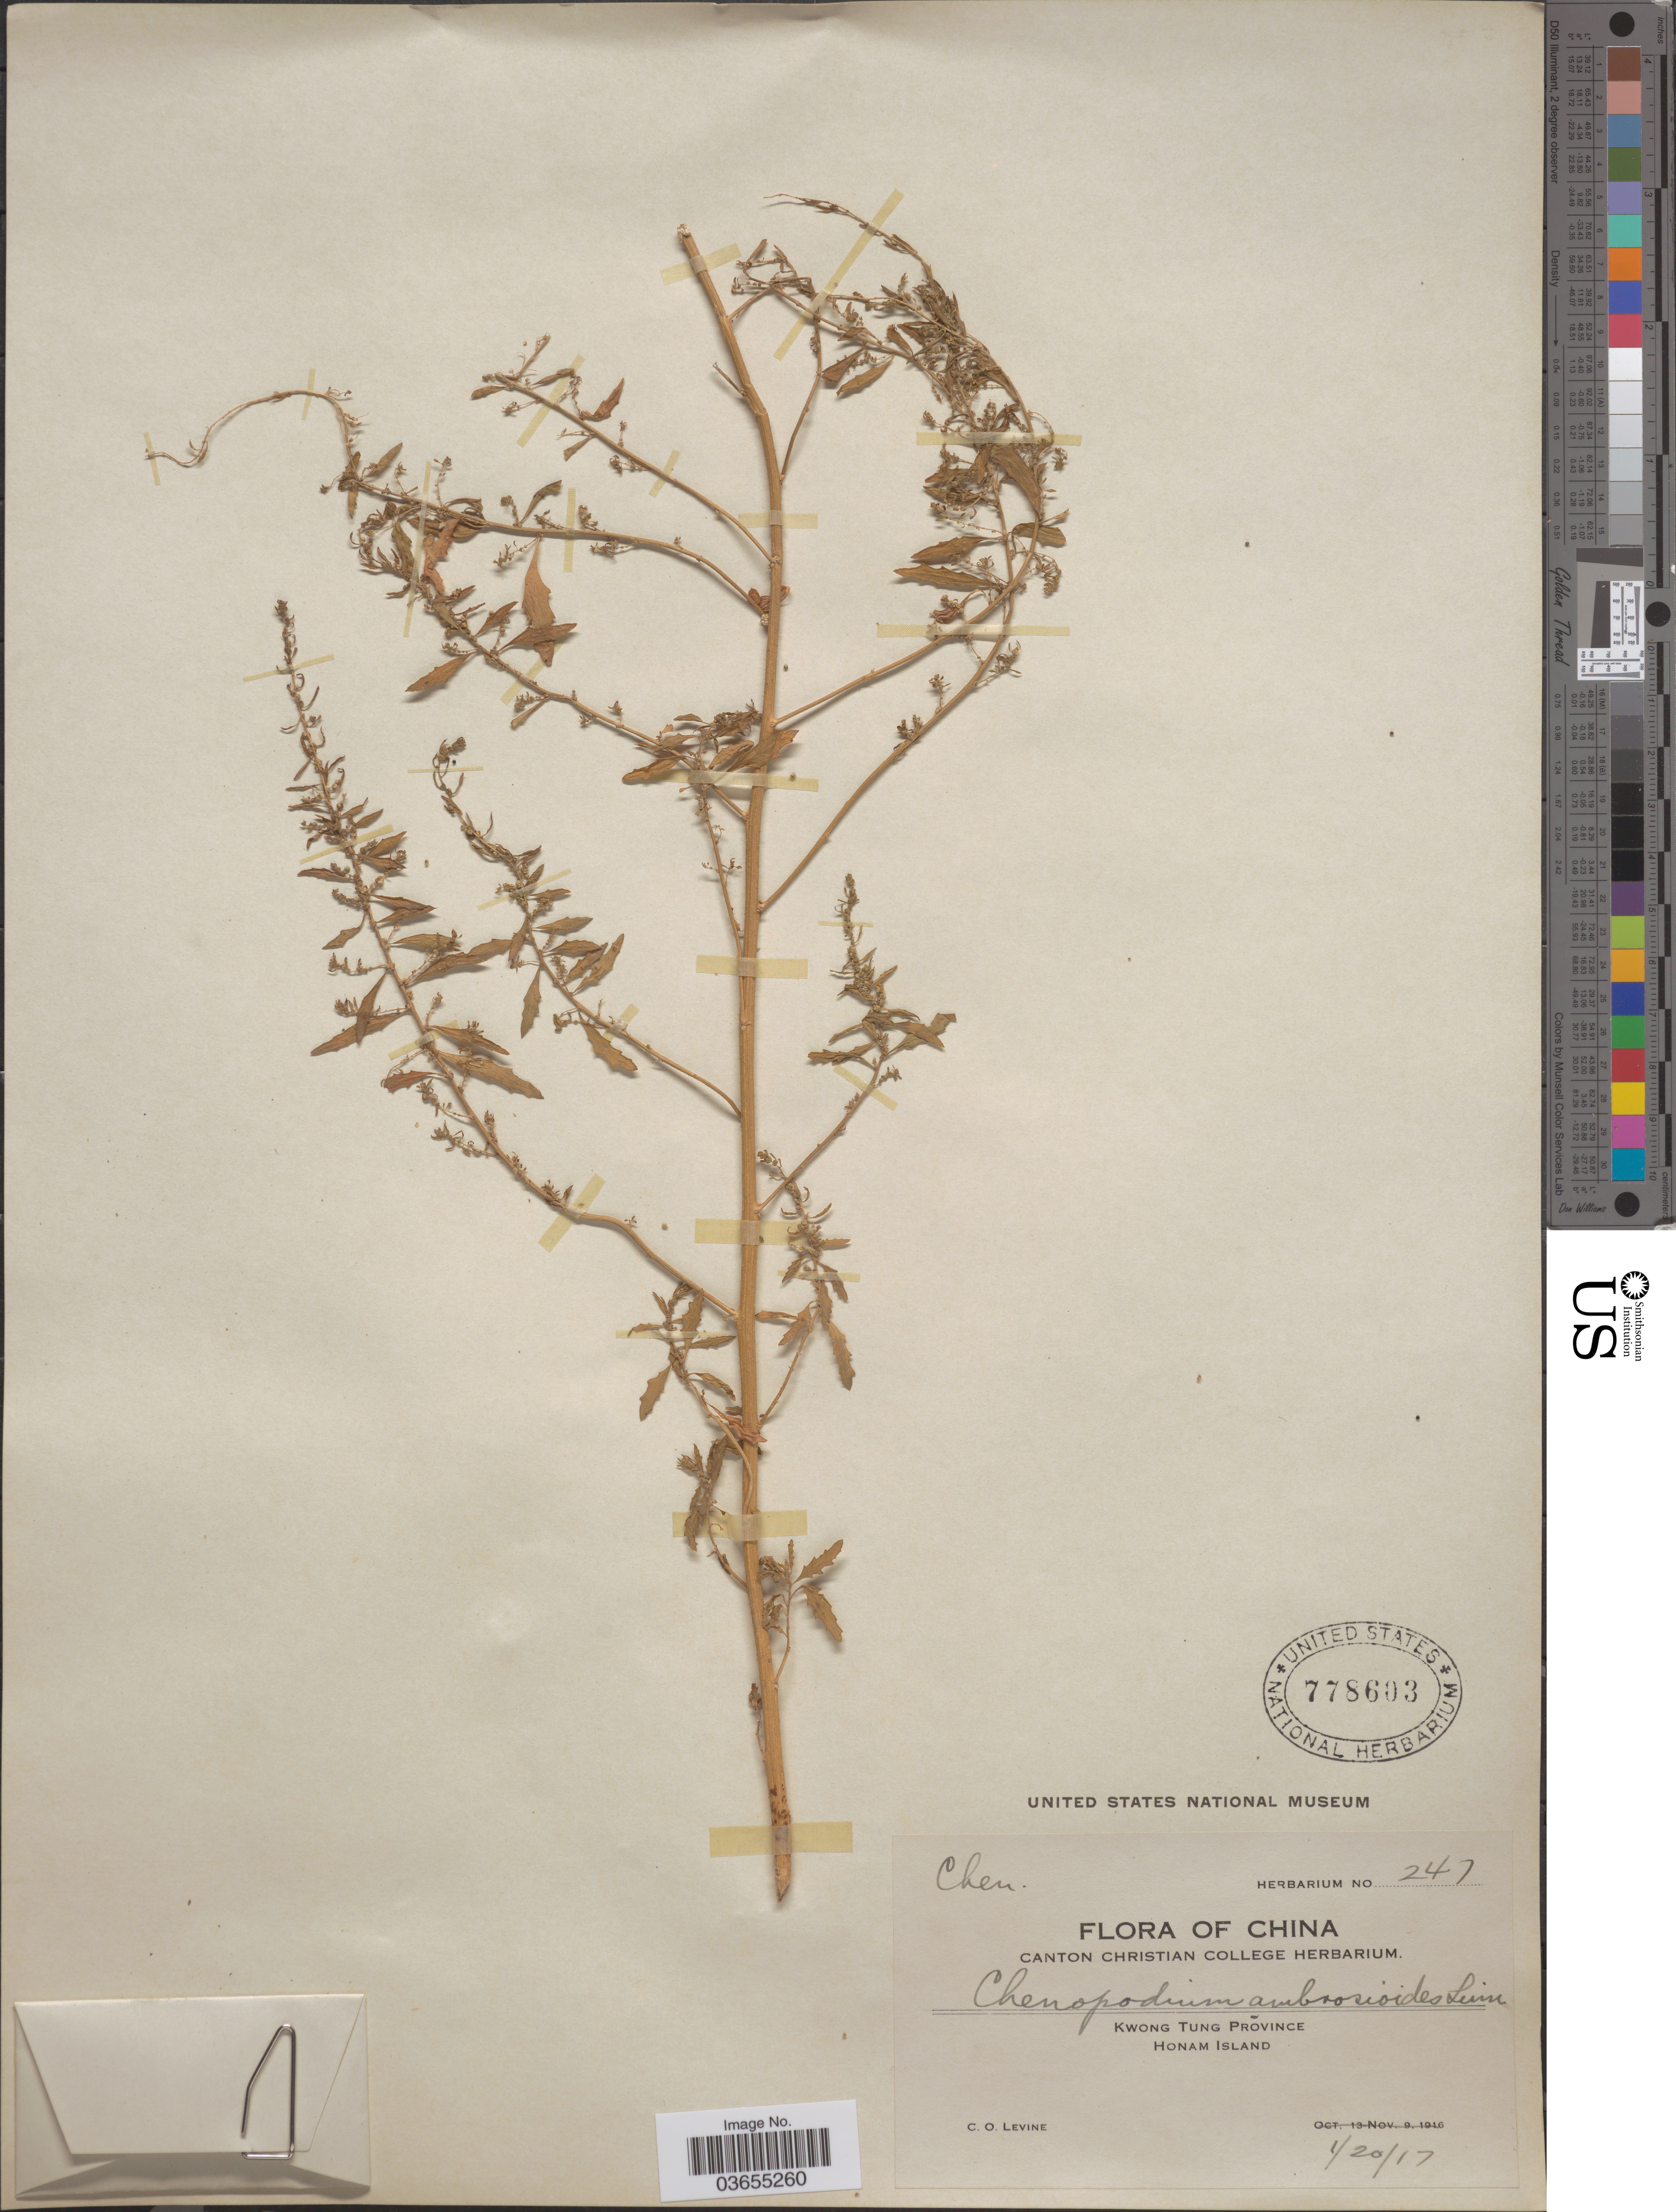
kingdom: Plantae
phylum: Tracheophyta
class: Magnoliopsida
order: Caryophyllales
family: Amaranthaceae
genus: Chenopodium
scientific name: Chenopodium ambrosioides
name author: L.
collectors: C. O. Levine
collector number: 247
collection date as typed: Transcribed d/m/y: 20/1/17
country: China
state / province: Guangdong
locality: Kwong Tung Province. Honam Island.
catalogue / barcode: US 778603